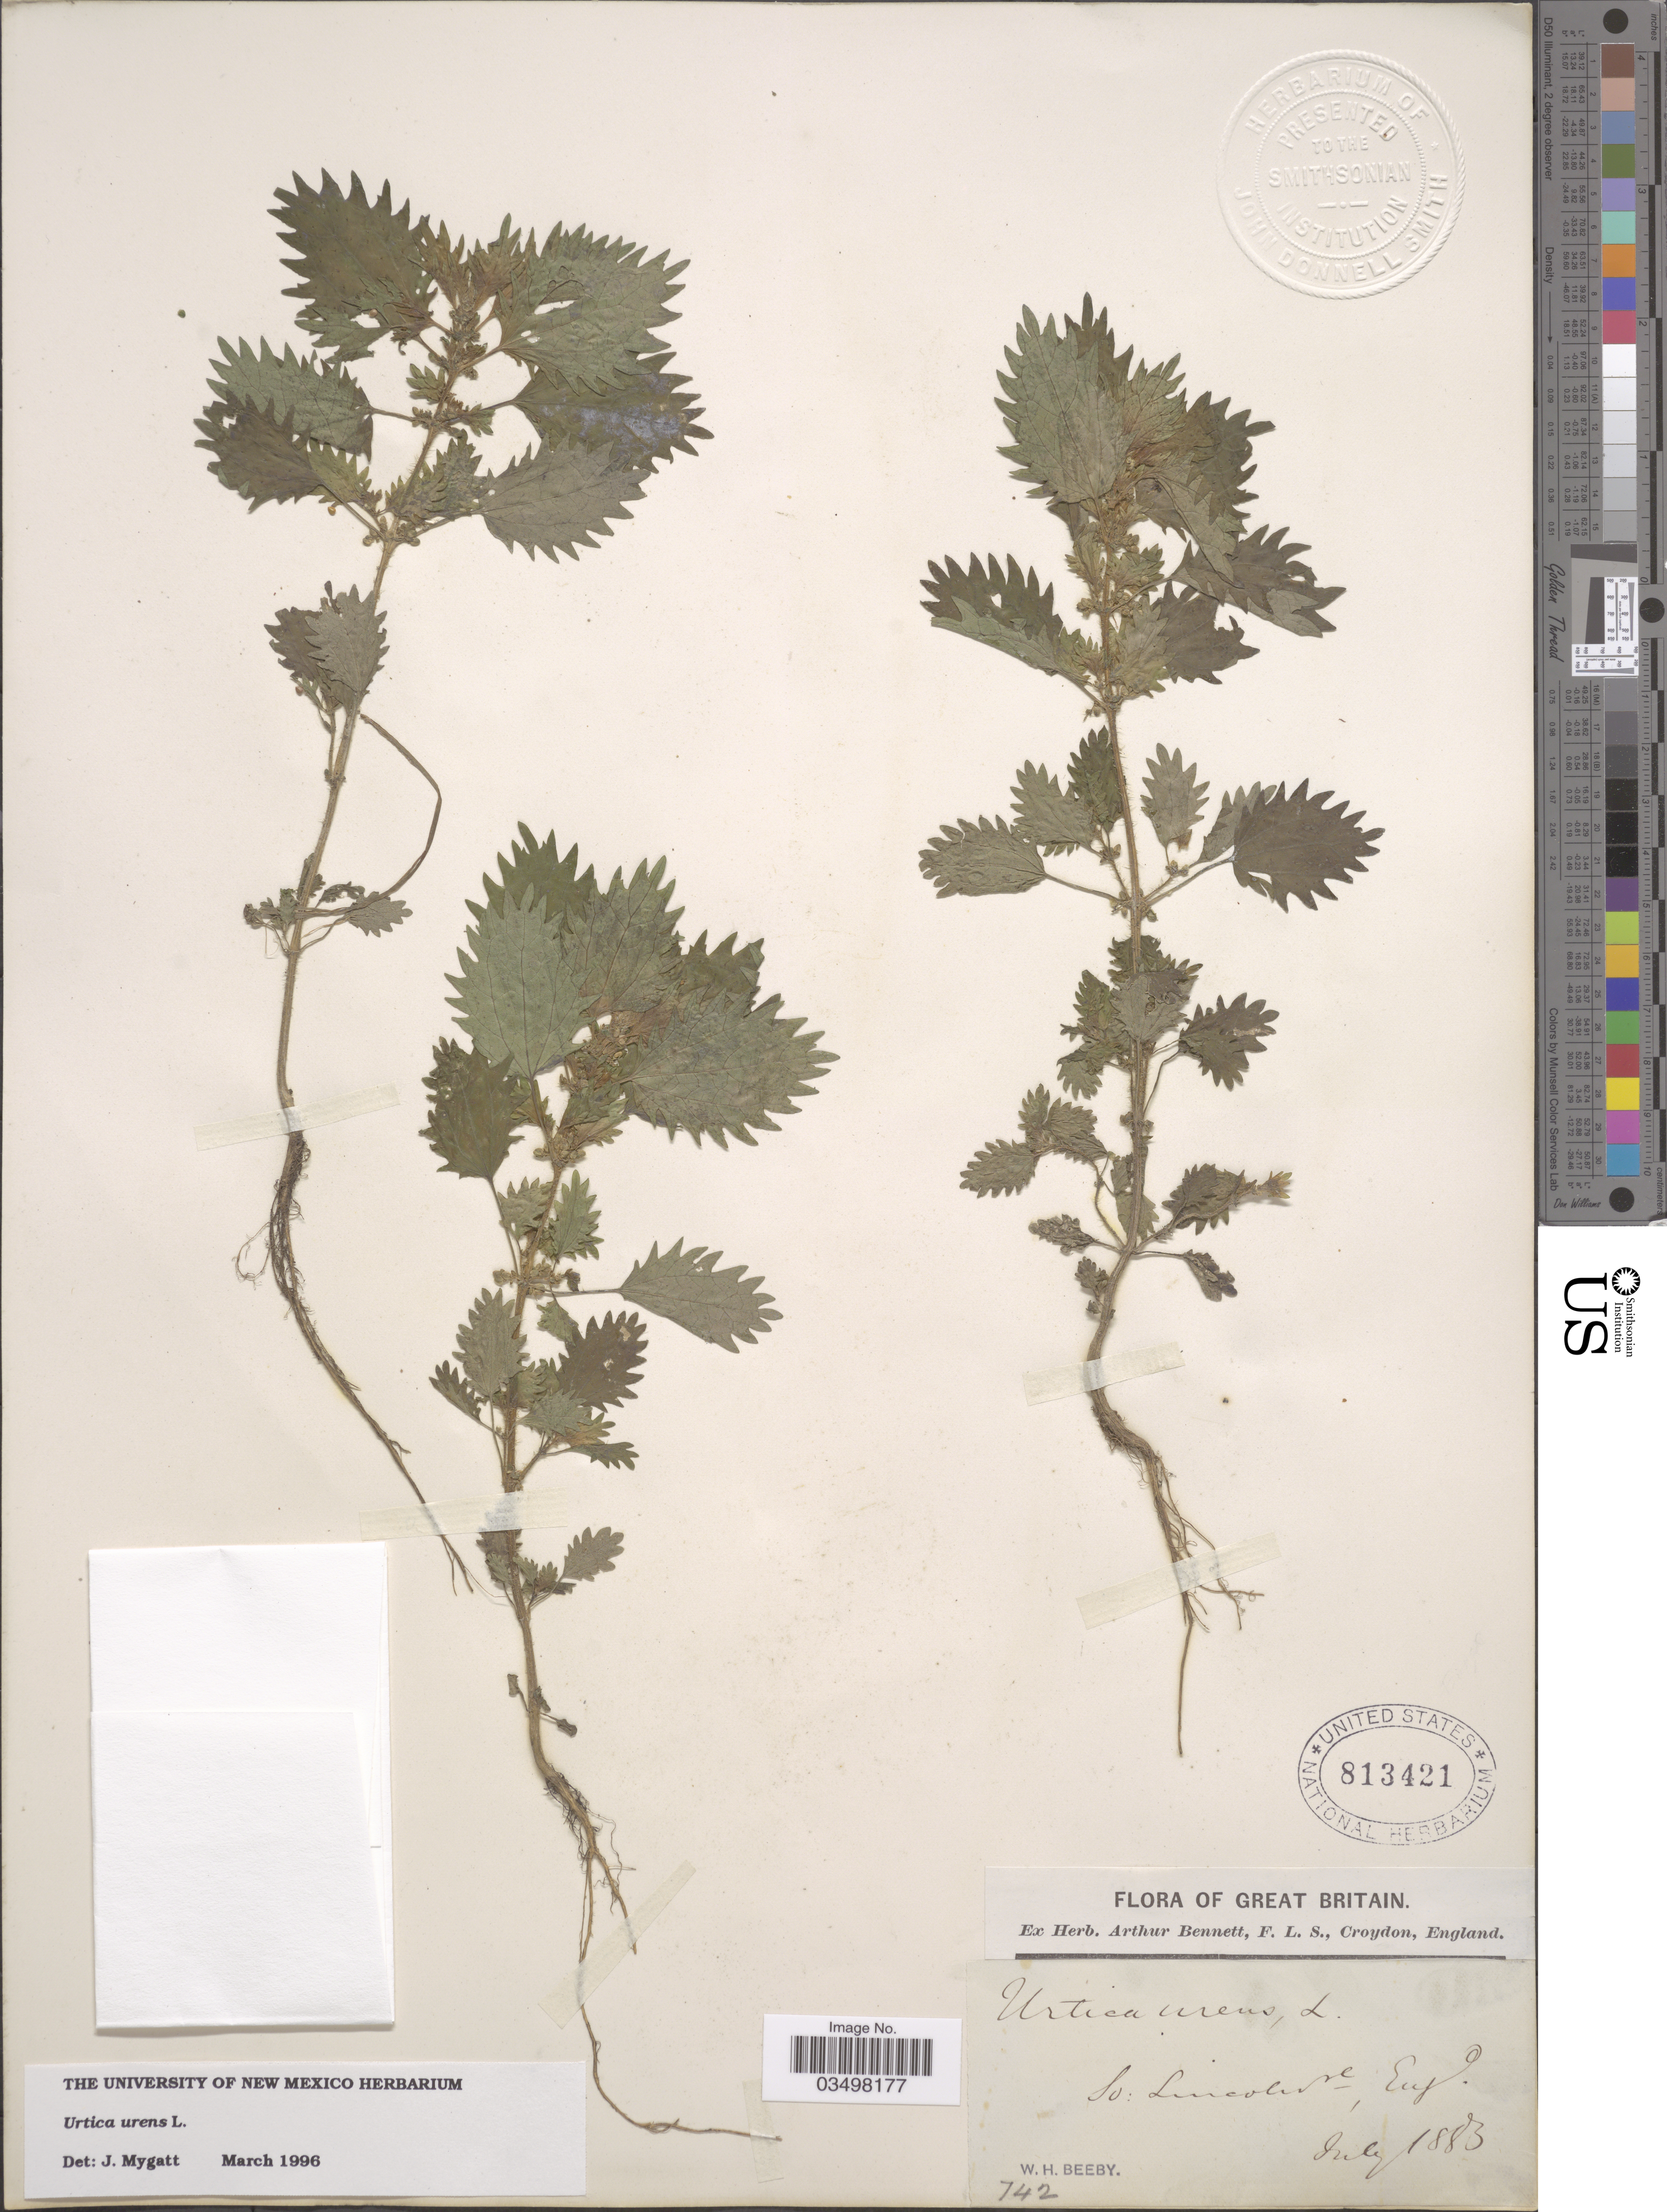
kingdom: Plantae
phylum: Tracheophyta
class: Magnoliopsida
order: Rosales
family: Urticaceae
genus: Urtica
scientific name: Urtica urens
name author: L.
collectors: W. Beeby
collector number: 742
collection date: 1883-07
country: United Kingdom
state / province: England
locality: Great Britain. So: Lincoln, Eng.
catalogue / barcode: US 813421